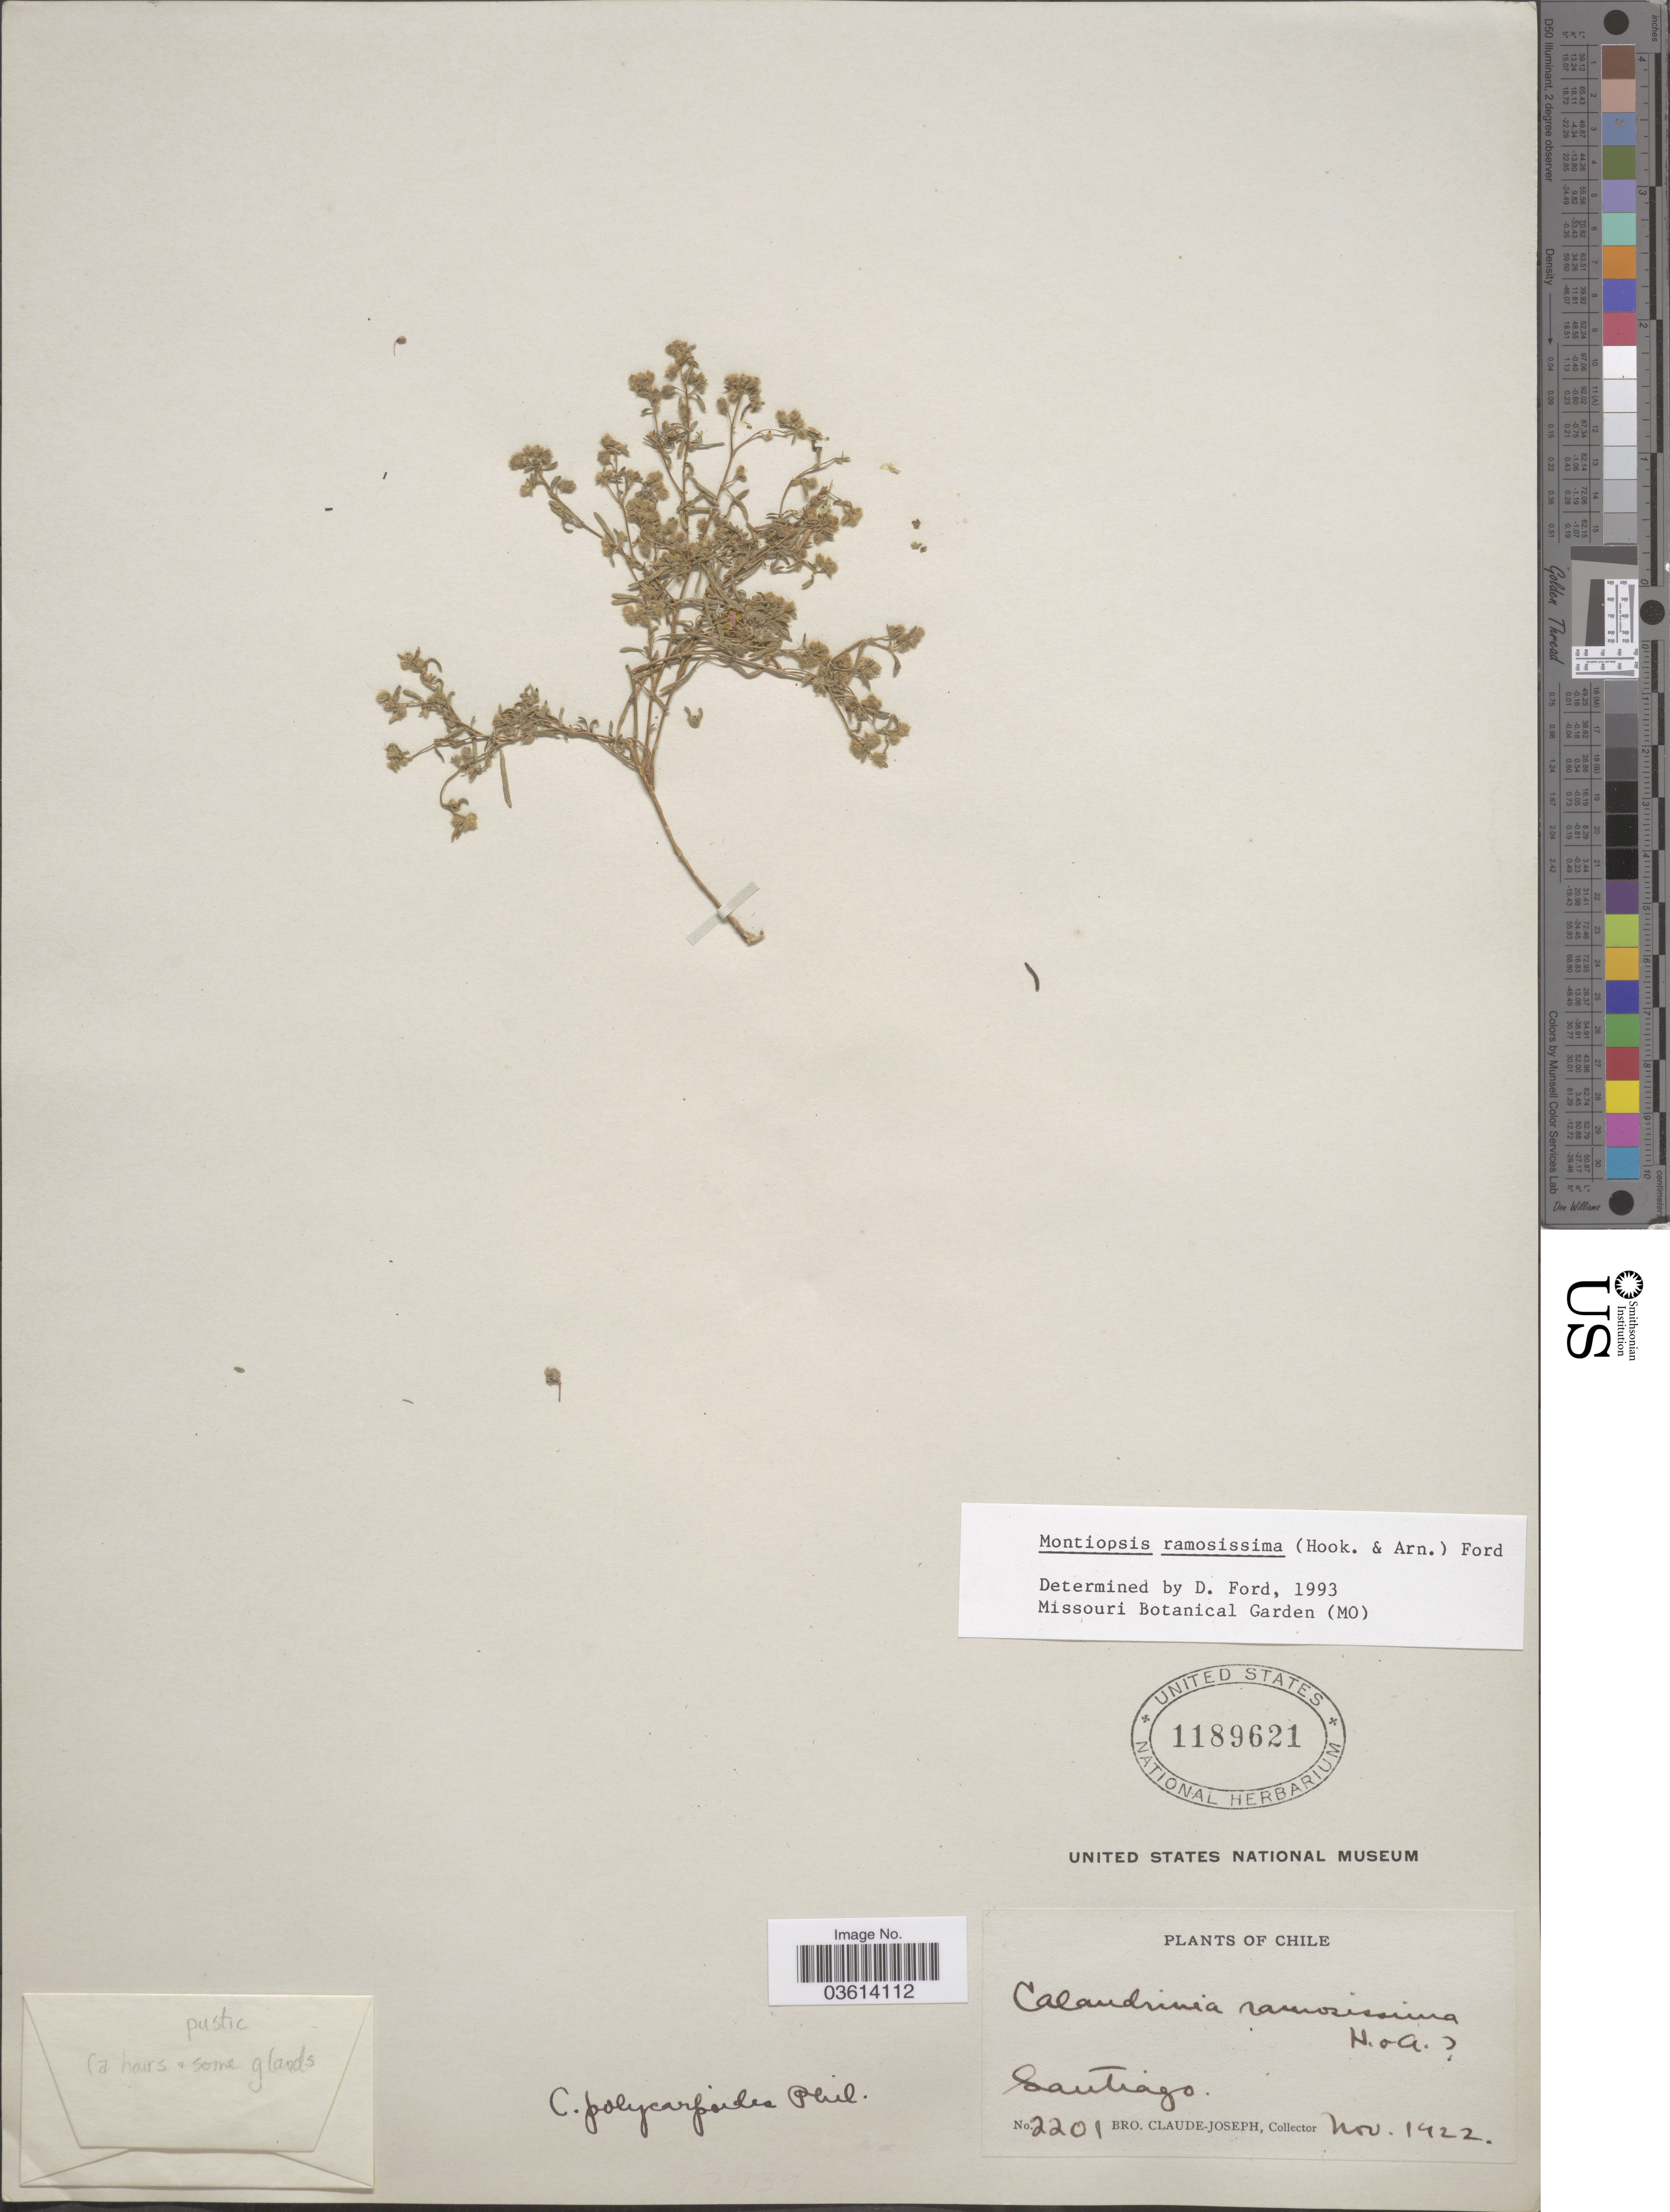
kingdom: Plantae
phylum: Tracheophyta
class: Magnoliopsida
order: Caryophyllales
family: Montiaceae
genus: Montiopsis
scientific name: Montiopsis ramossima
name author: (Hook. & Arn.) D.I. Ford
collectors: Bro. Claude-Joseph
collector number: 2201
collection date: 1922-11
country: Chile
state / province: Región Metropolitana (RM)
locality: Santiago.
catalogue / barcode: US 1189621